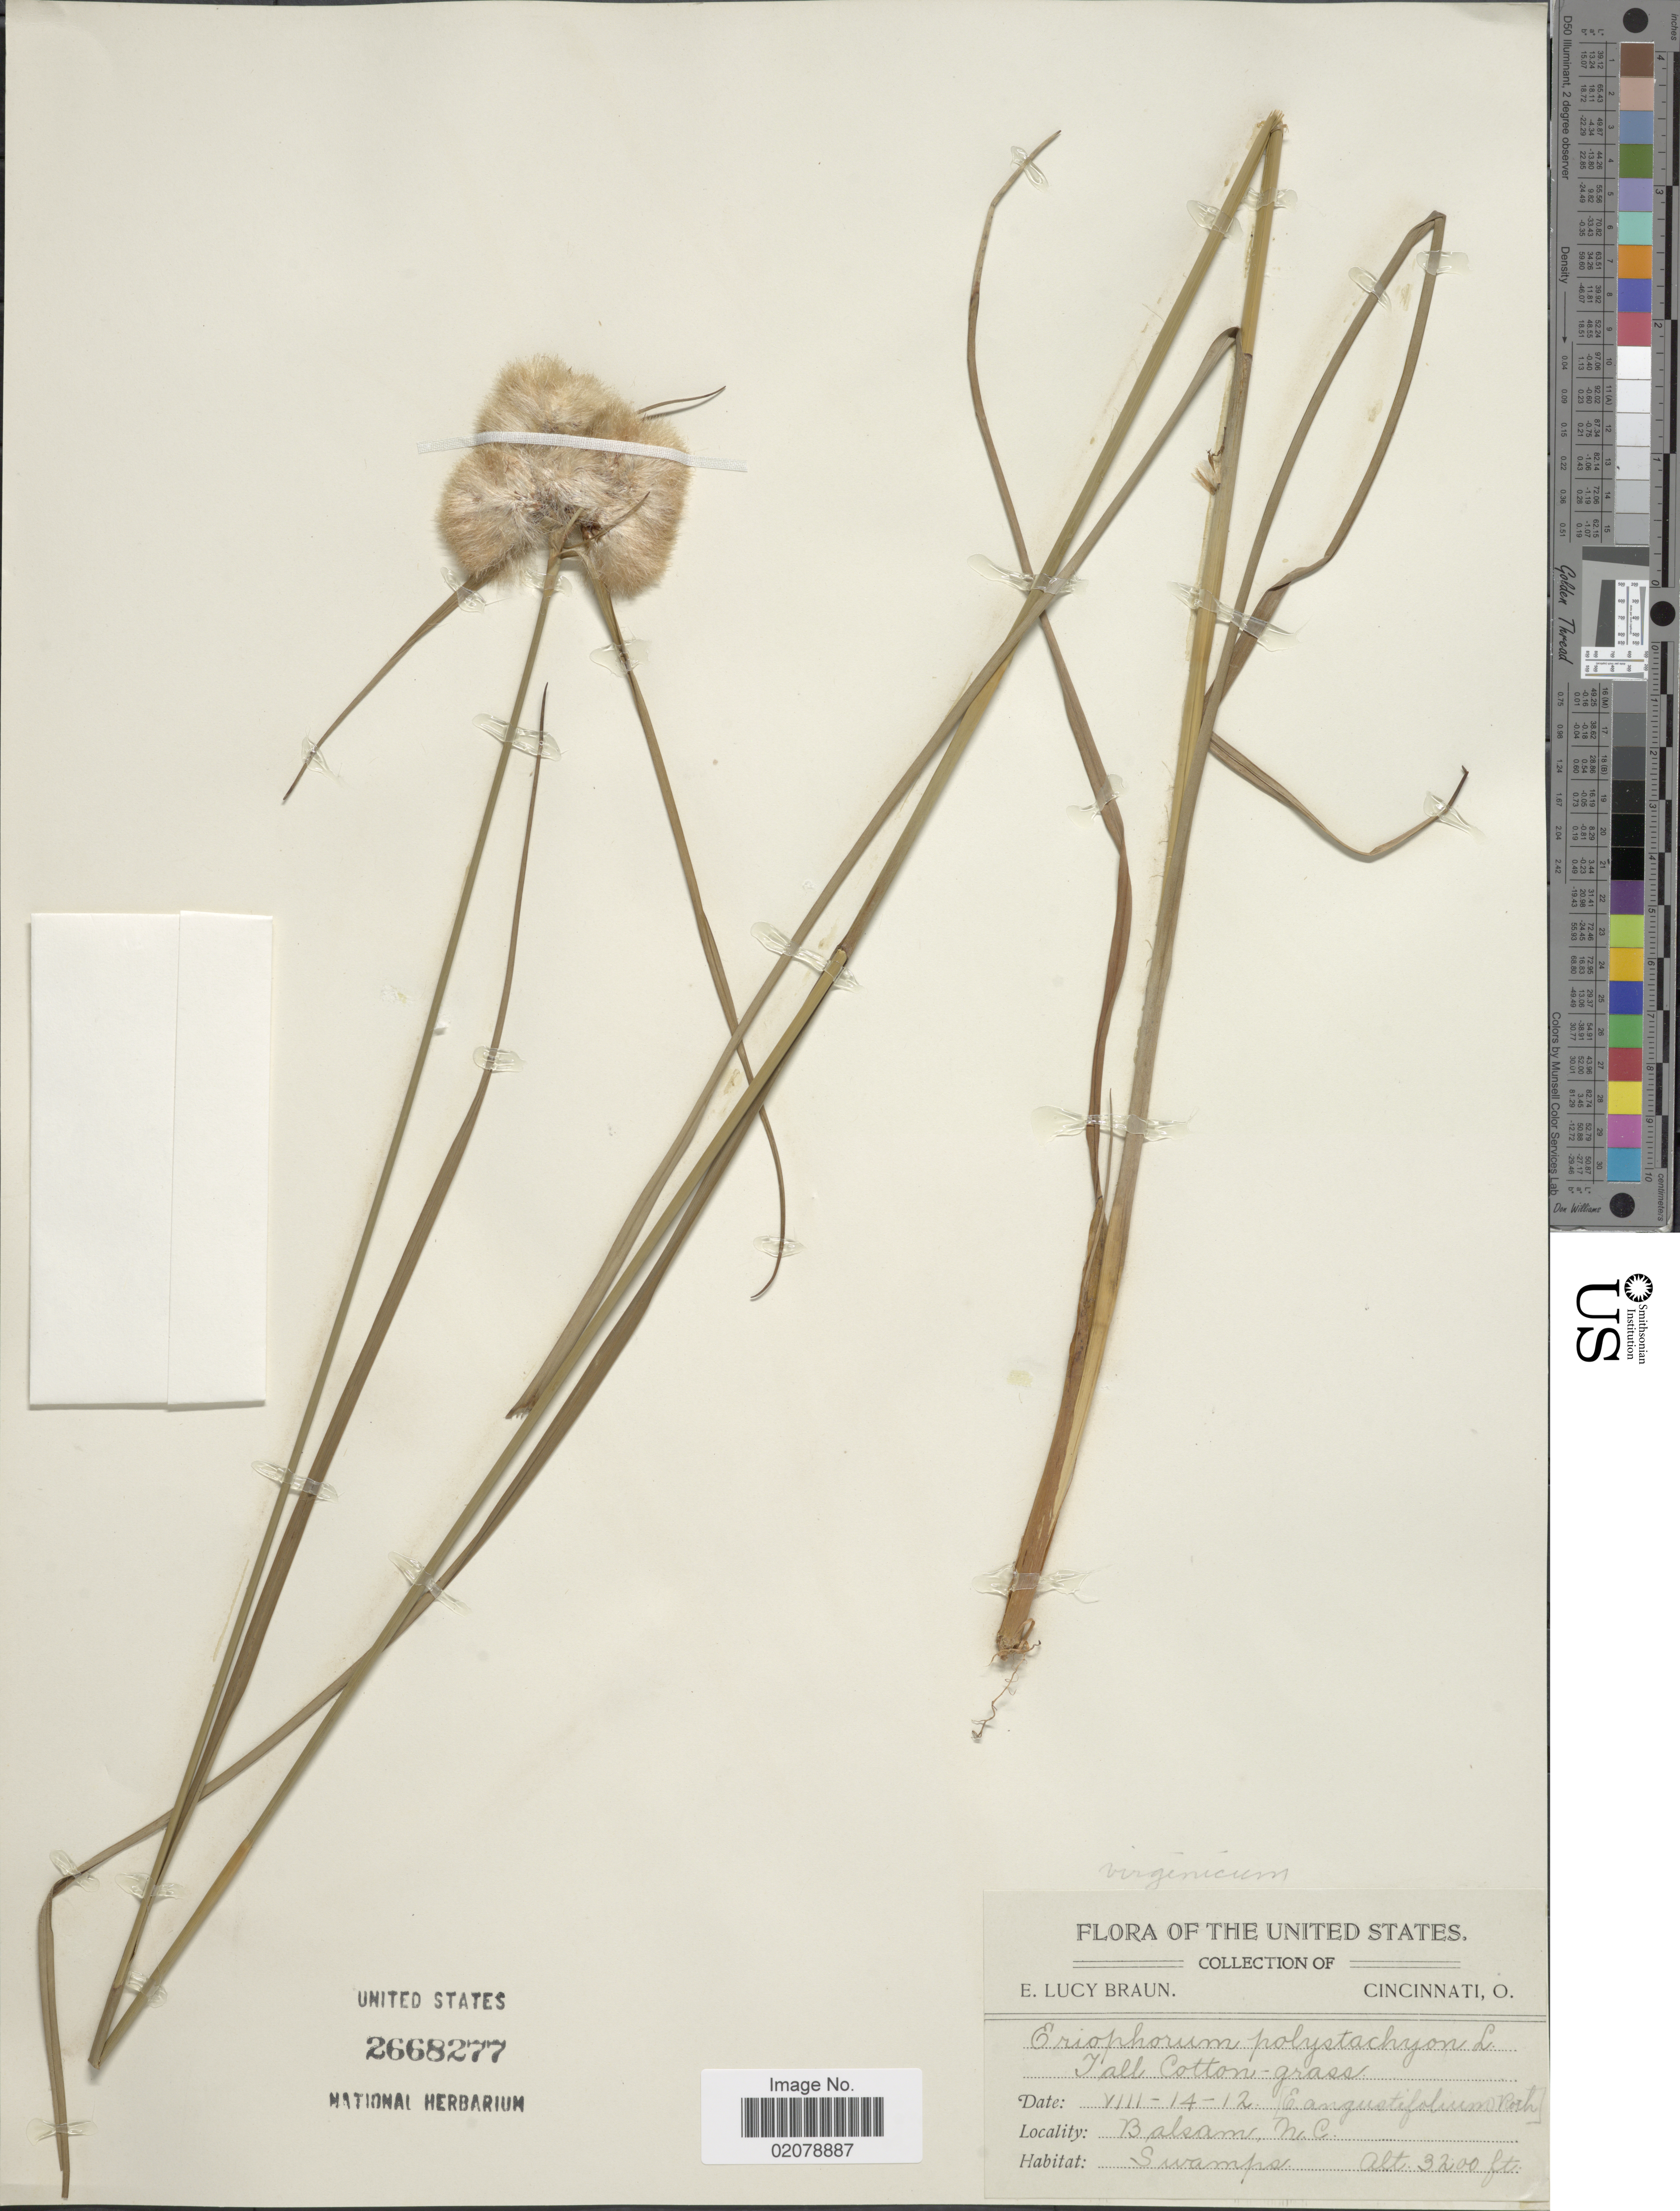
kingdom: Plantae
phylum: Tracheophyta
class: Liliopsida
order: Poales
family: Cyperaceae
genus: Eriophorum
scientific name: Eriophorum virginicum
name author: L.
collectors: E. L. Braun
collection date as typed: Transcribed d/m/y: 14/8/12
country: United States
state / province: North Carolina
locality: Balsam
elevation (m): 975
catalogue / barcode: US 2668277